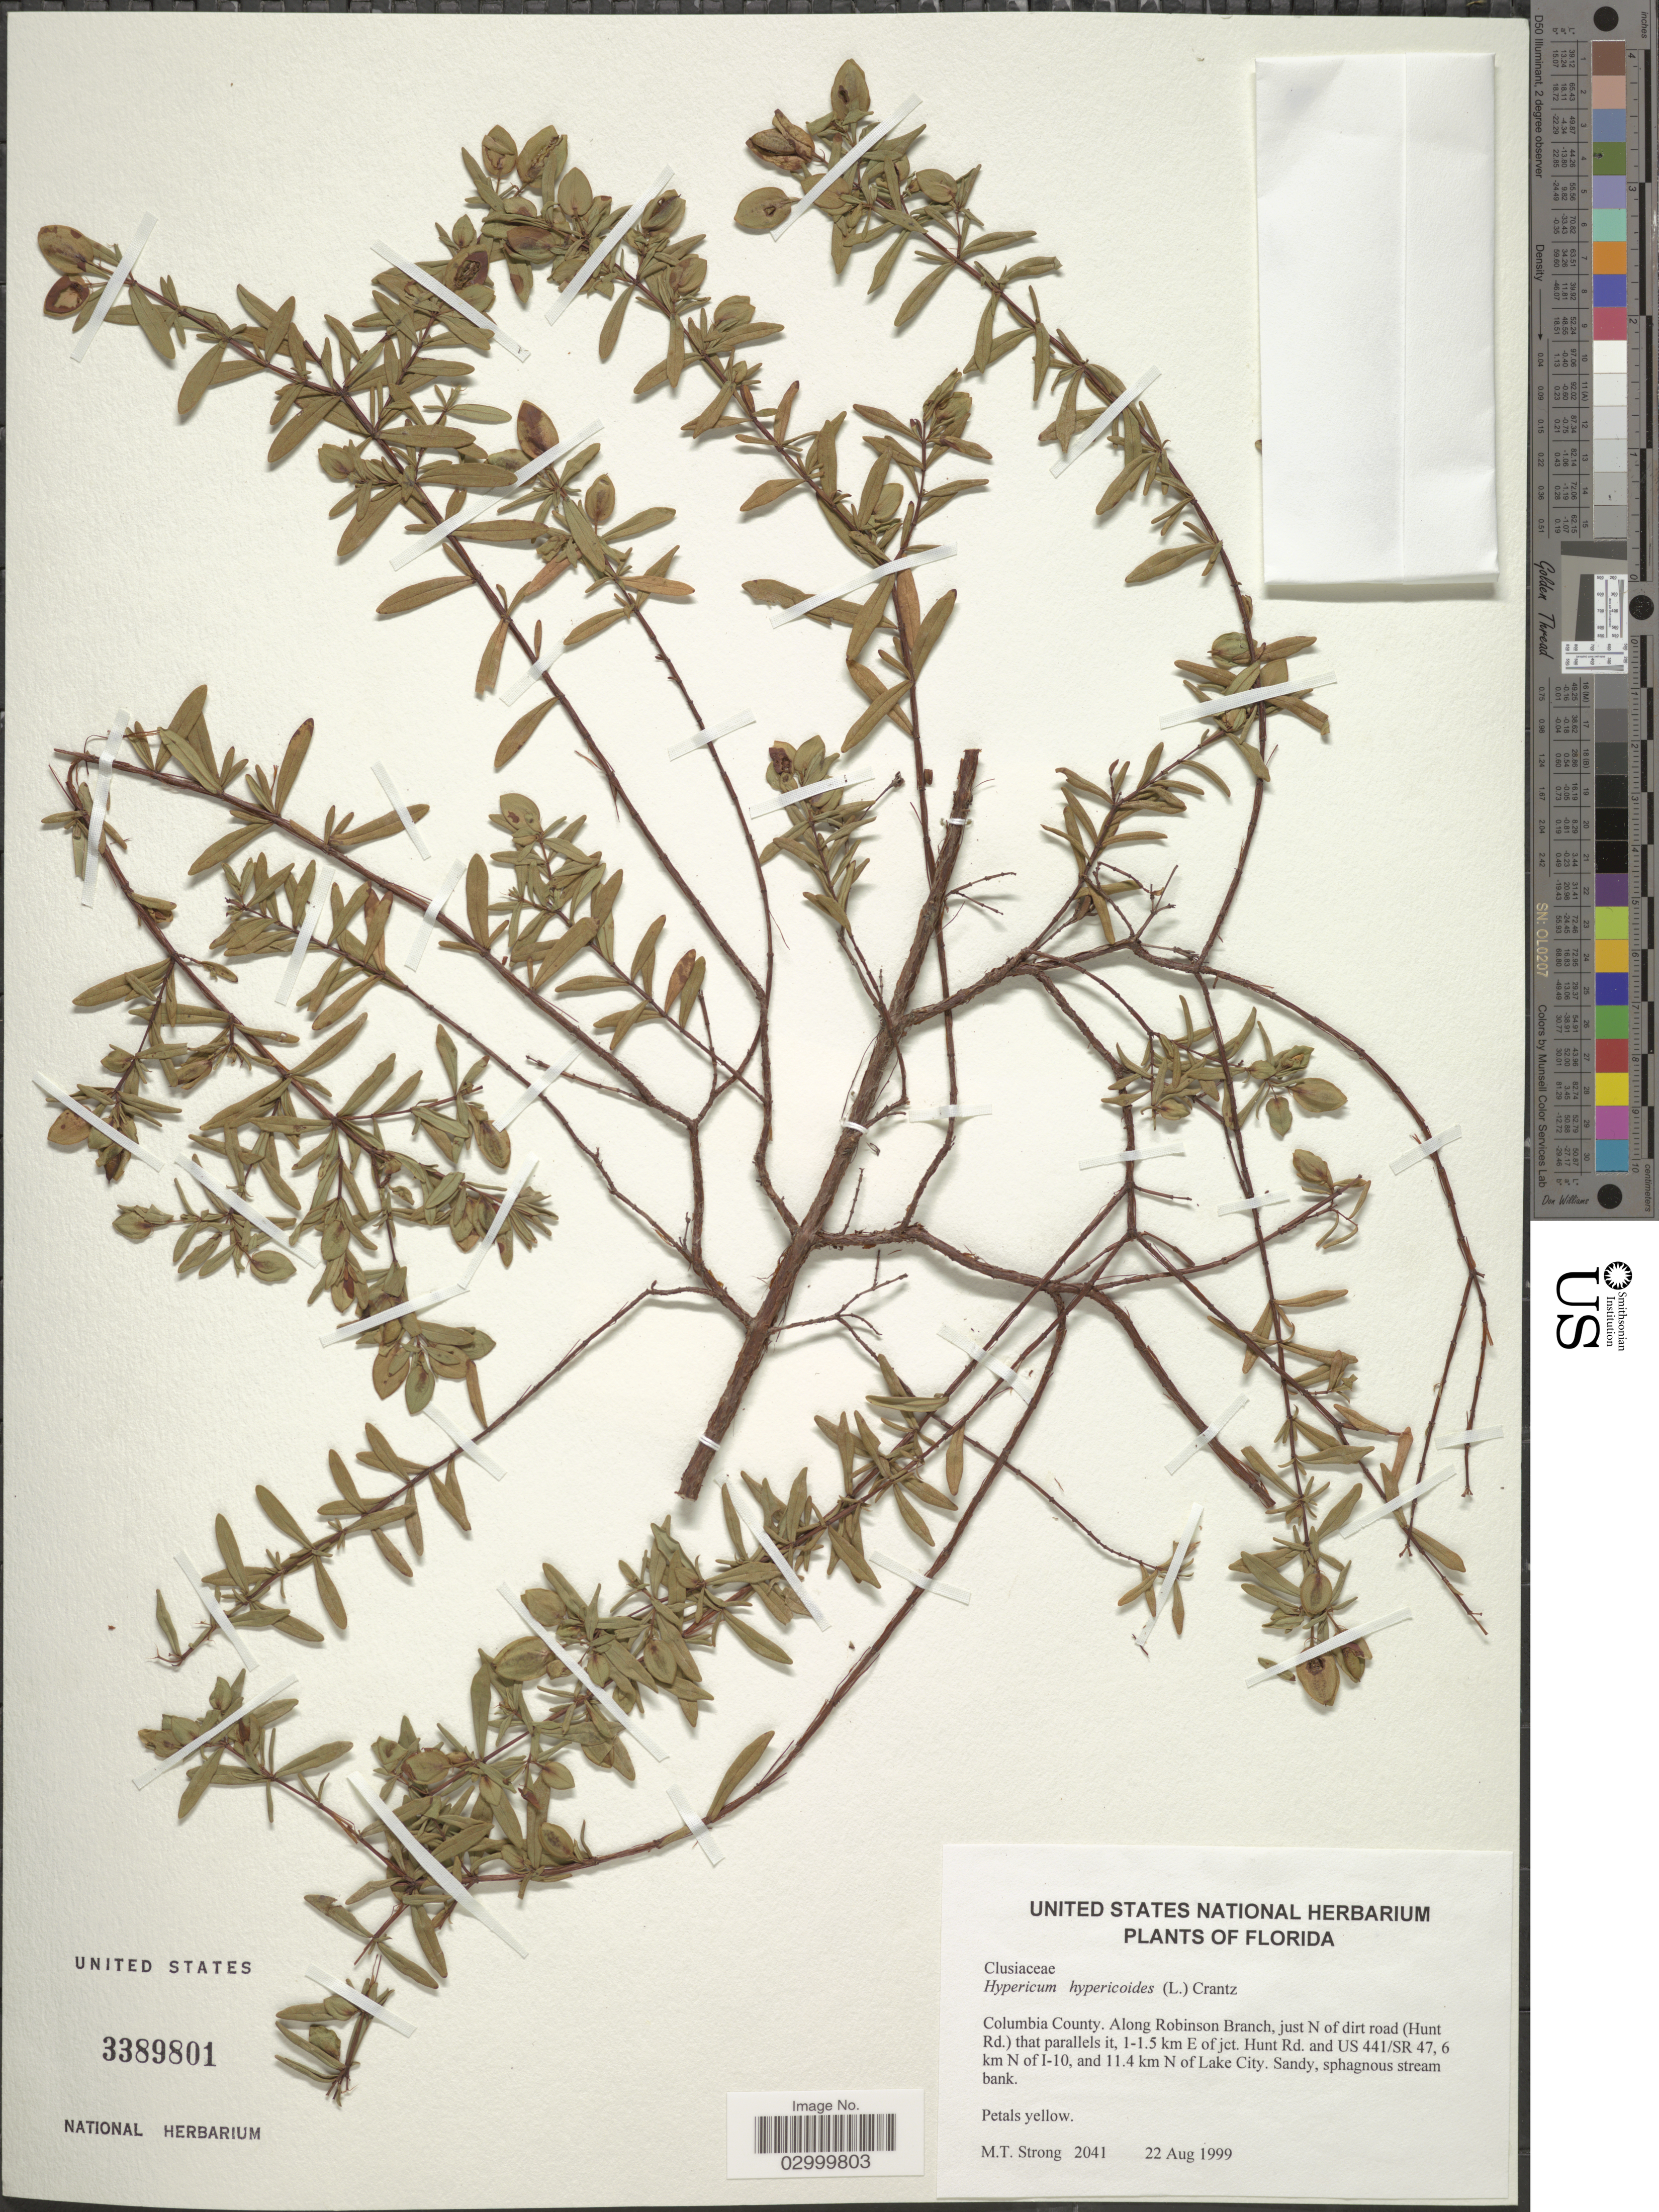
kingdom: Plantae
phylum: Tracheophyta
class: Magnoliopsida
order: Malpighiales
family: Hypericaceae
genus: Ascyrum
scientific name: Ascyrum hypericoides var. hypericoides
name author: L.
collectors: M. T. Strong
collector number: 2041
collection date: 1999-08-22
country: United States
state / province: Florida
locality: Columbia County. Along Robinson Branch, just N of dirt road (Hunt Rd.) that parallels it, 1-1.5 km E of jct. Hunt Rd. and US 441/SR 47.6 km N of I-10 and 11.4 km N of Lake City.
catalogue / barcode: US 3389801